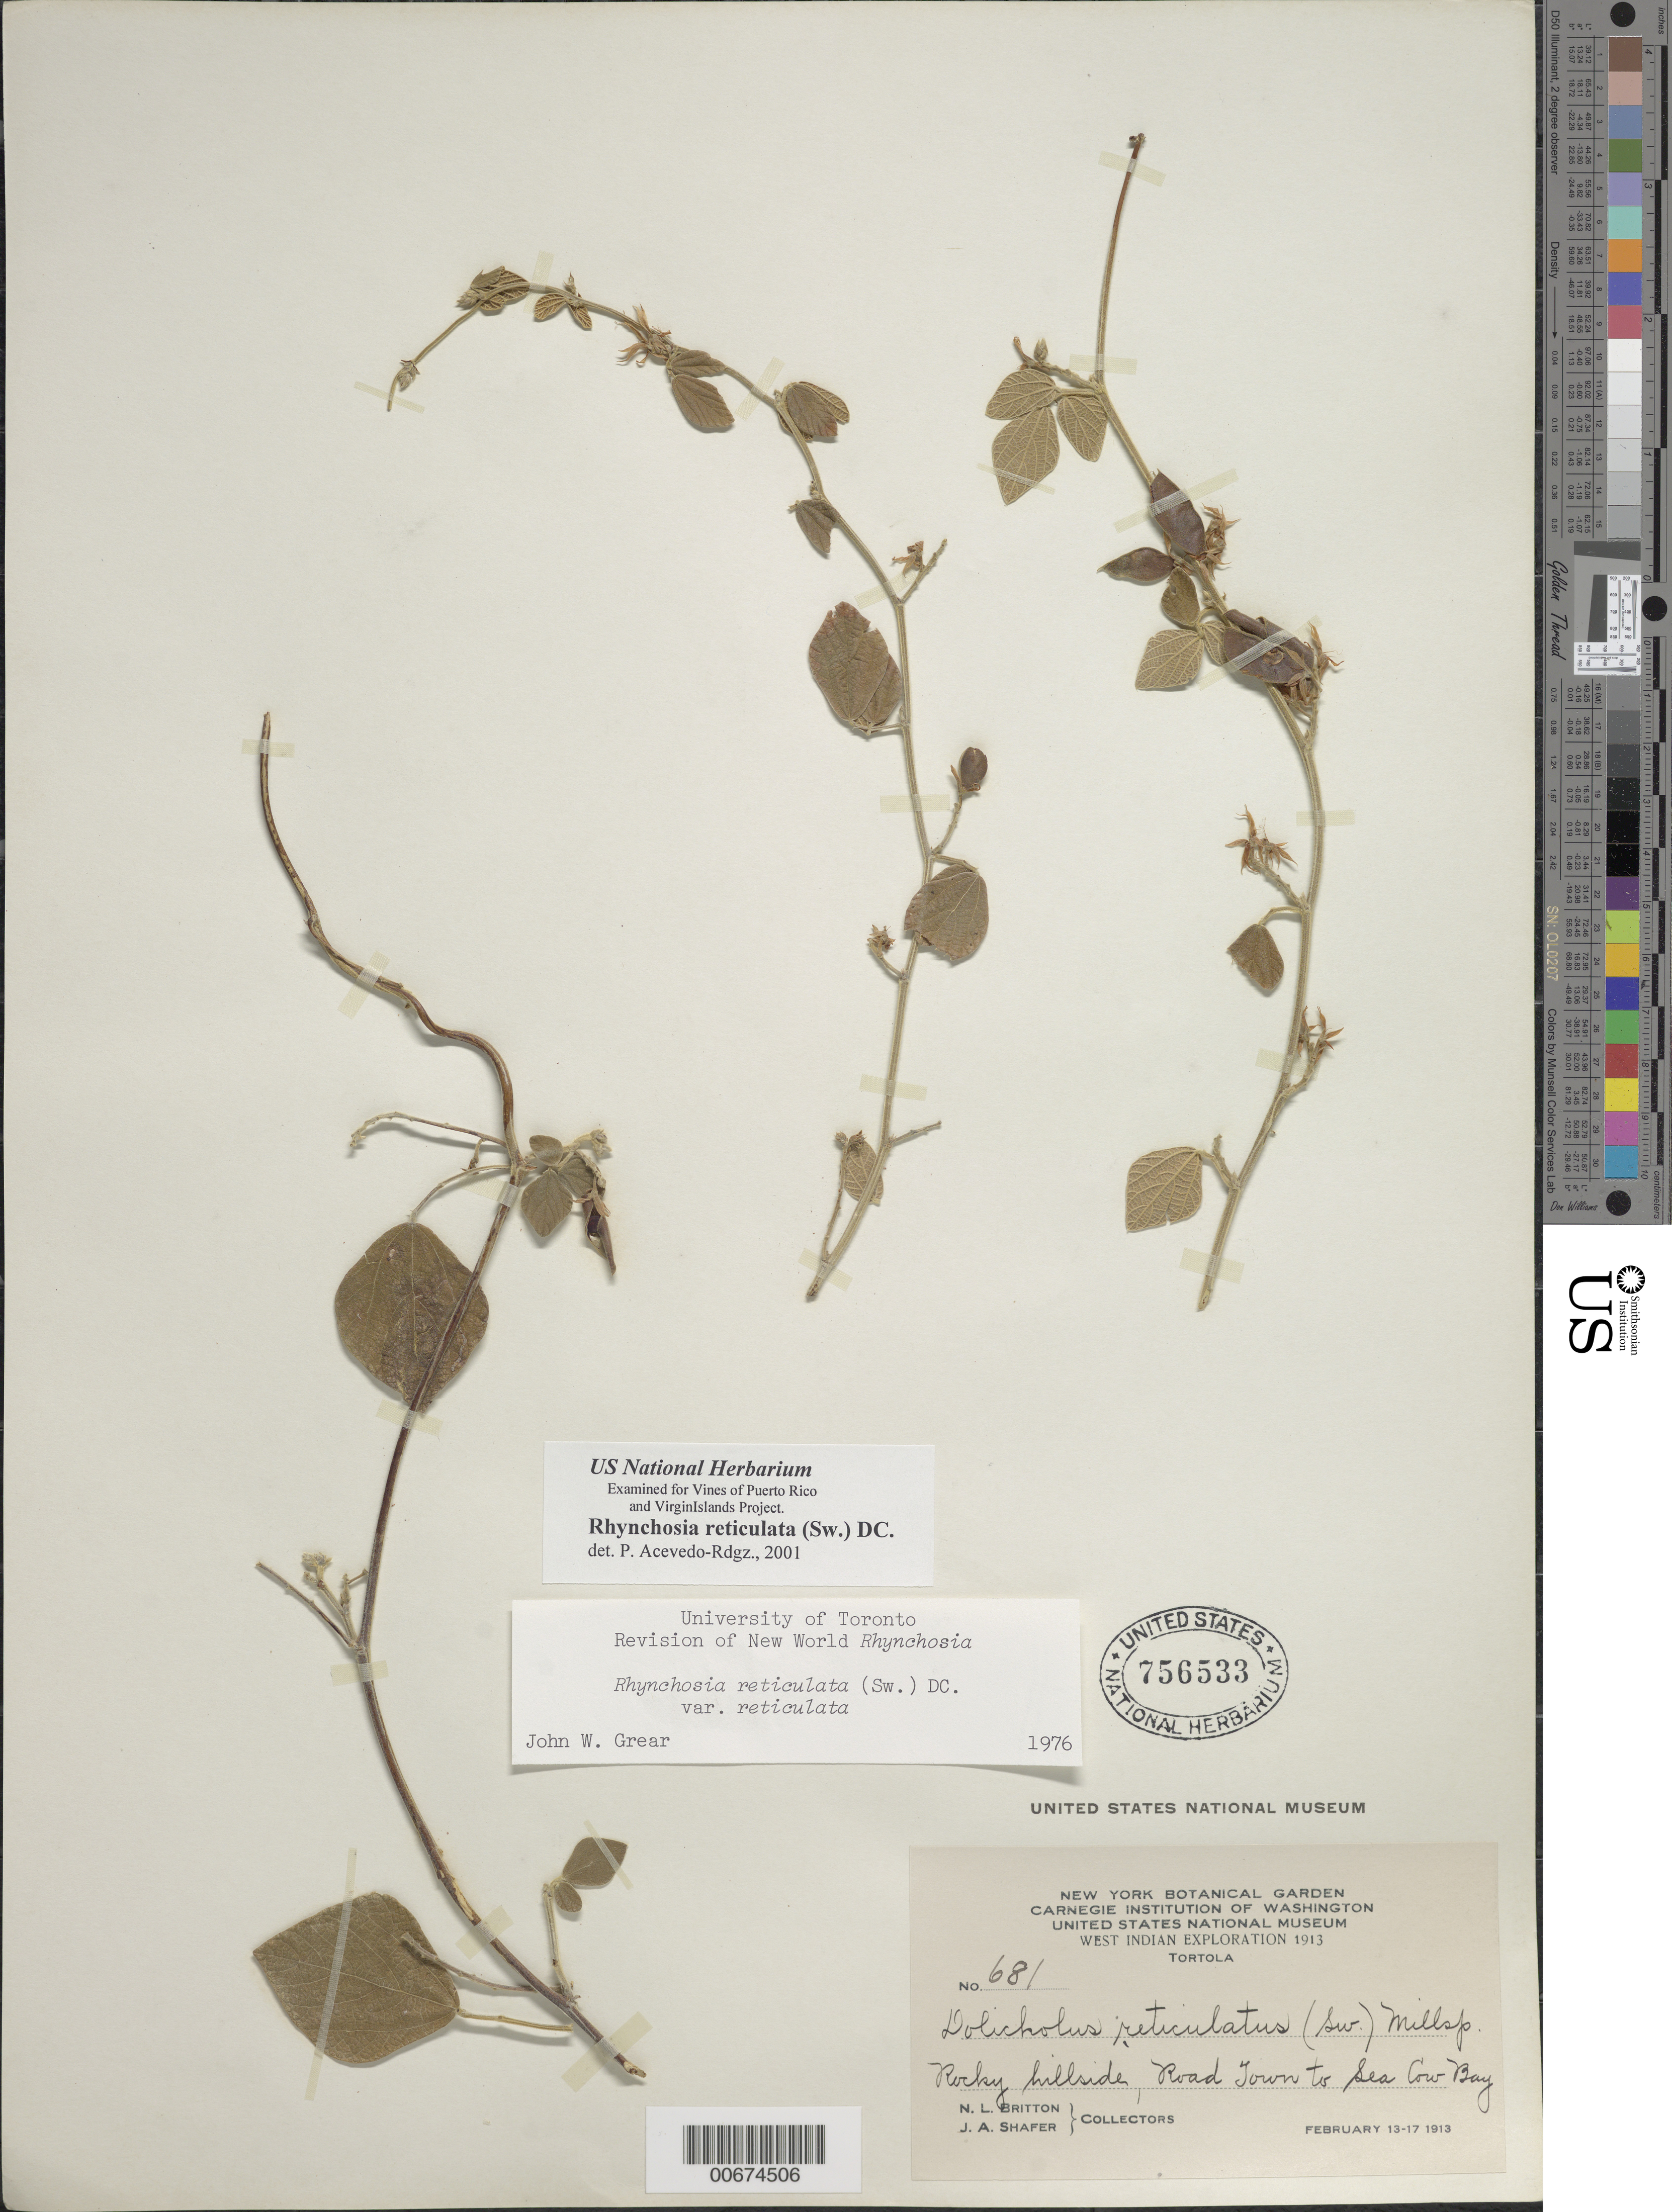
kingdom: Plantae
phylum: Tracheophyta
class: Magnoliopsida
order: Fabales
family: Fabaceae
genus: Rhynchosia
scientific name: Rhynchosia reticulata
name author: (Sw.) DC.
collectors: N. Britton & J. A. Shafer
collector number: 681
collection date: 1913-02-13/1913-02-17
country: British Virgin Islands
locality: West Indian, Tortola, Road Town to Sea Cow Bay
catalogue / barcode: US 756533